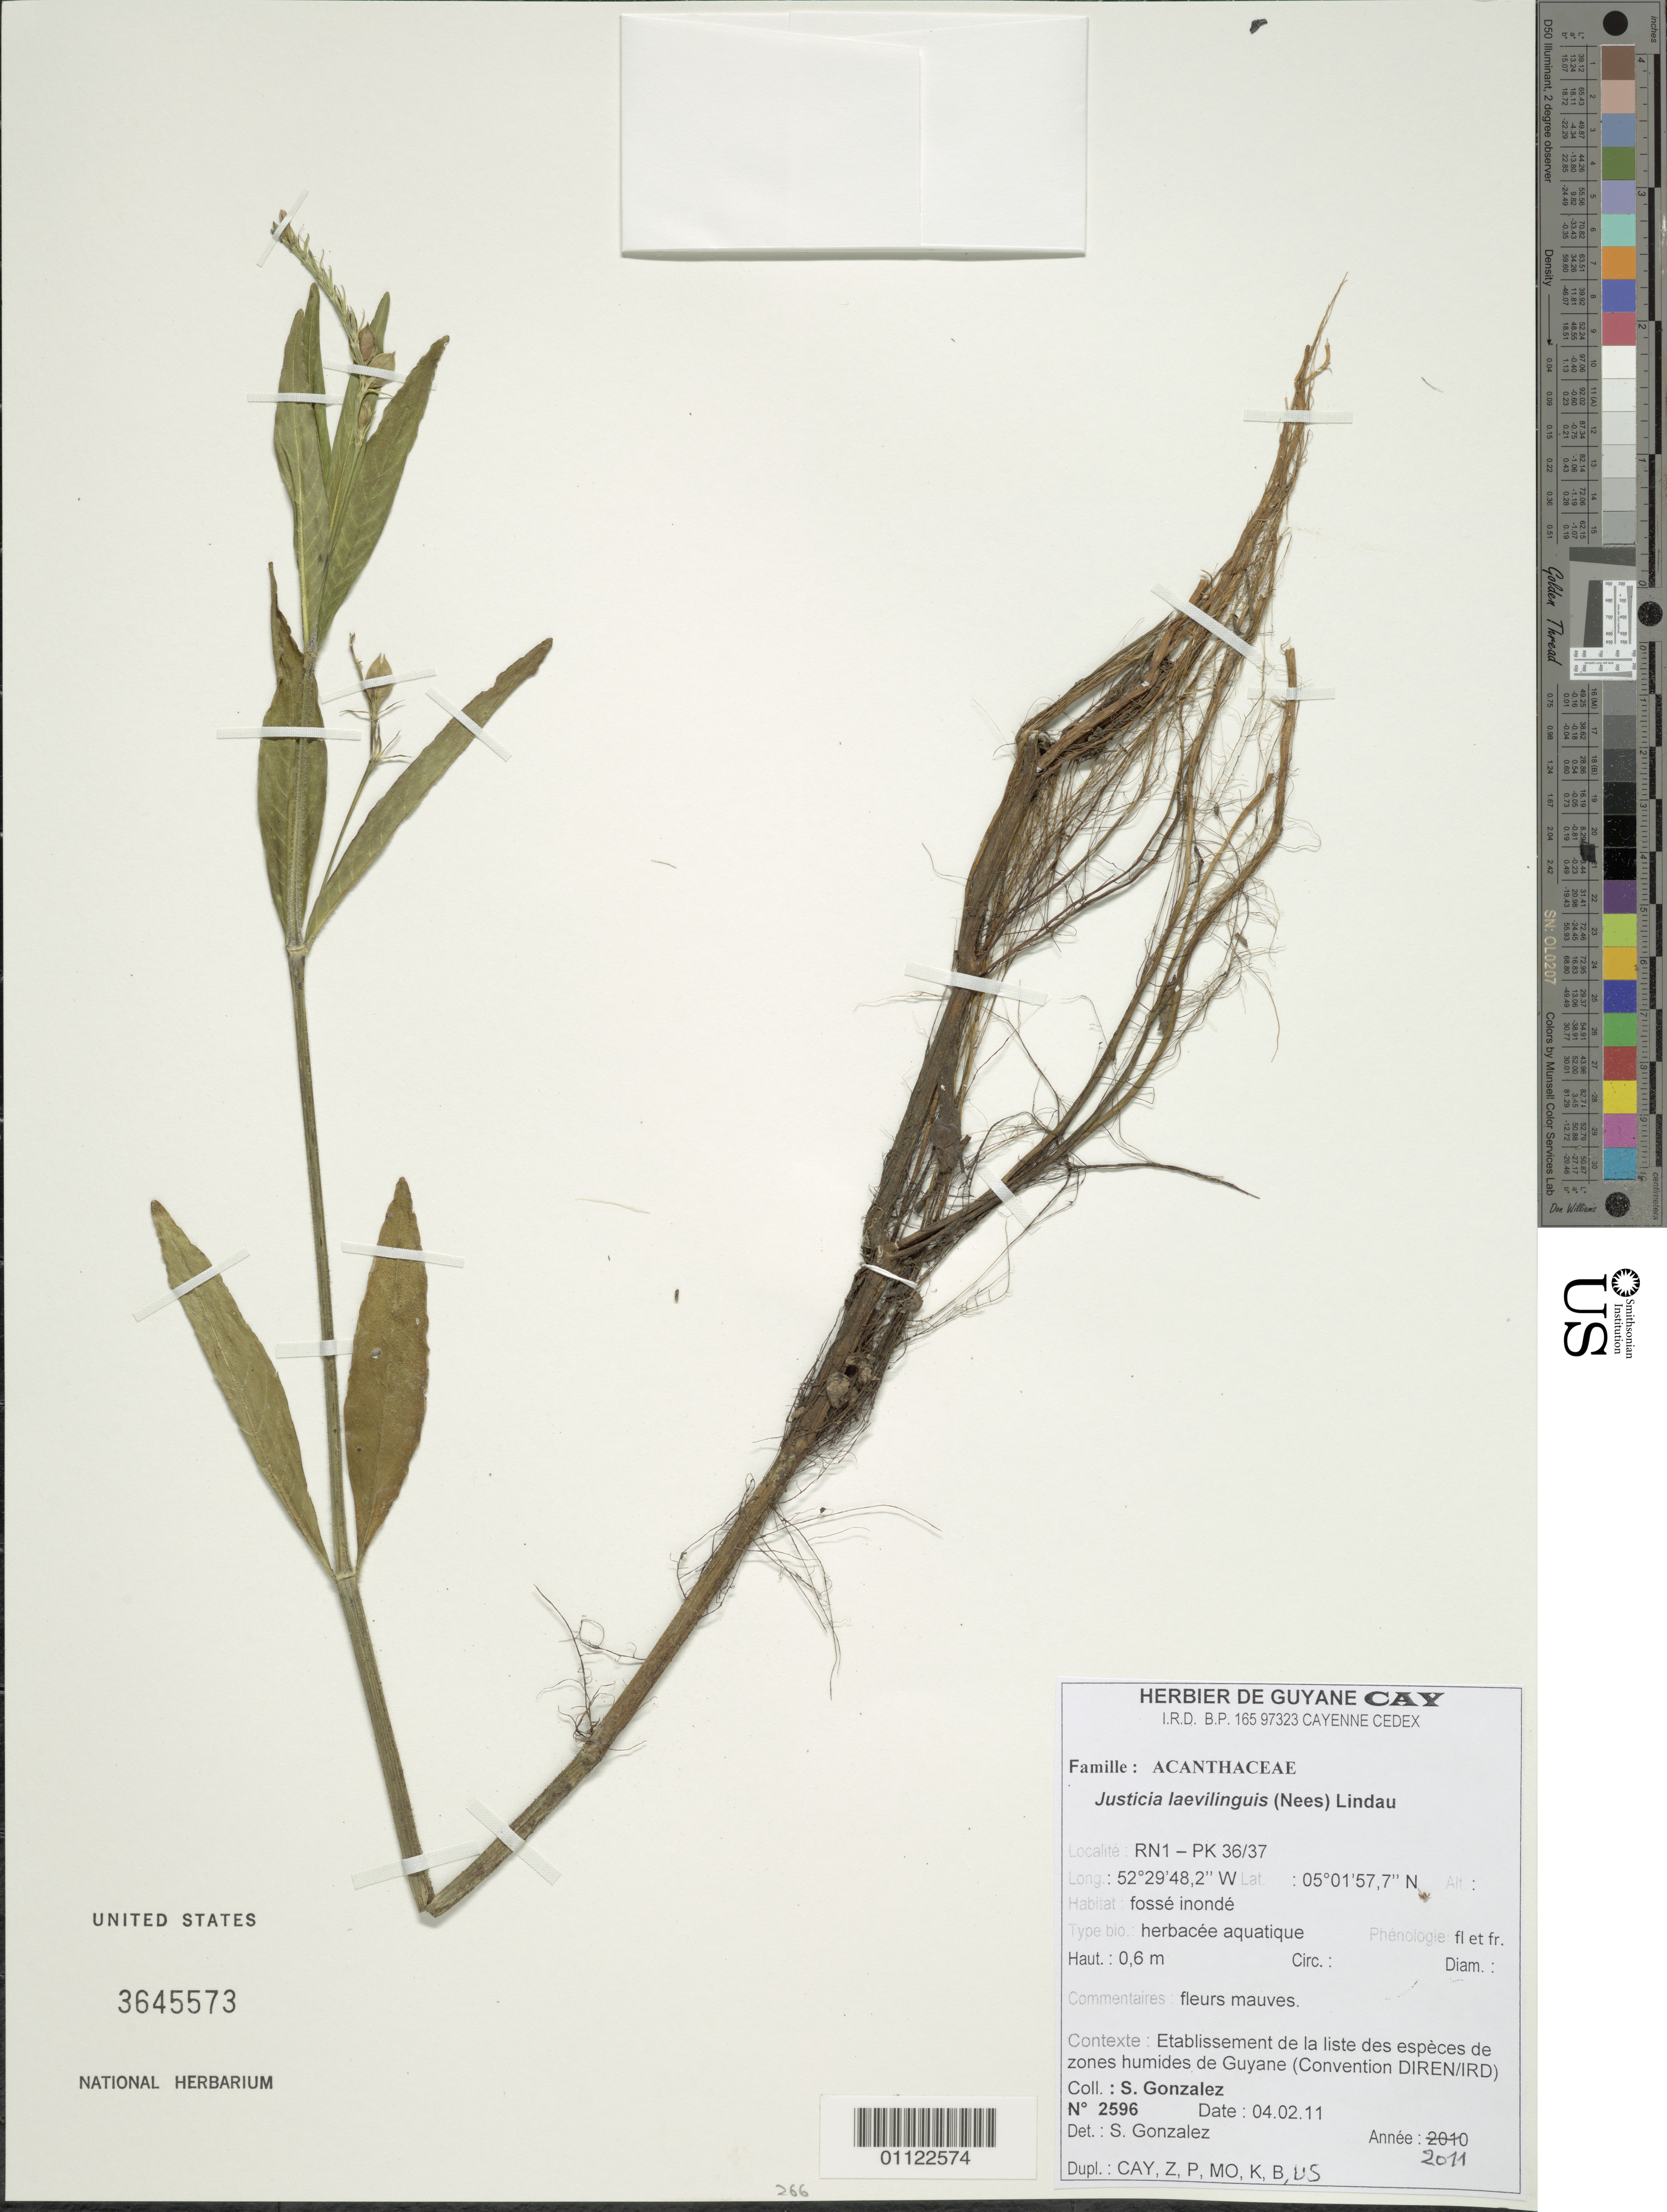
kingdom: Plantae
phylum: Tracheophyta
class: Magnoliopsida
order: Lamiales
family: Acanthaceae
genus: Justicia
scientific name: Justicia laevilinguis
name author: (Nees) Lindau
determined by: Gonzalez, Sophie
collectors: S. Gonzalez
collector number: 2596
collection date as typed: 4 Febuary 2011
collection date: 2011-02-04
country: French Guiana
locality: RN1 - PK 36/37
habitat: fossé inondé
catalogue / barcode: US 3645573